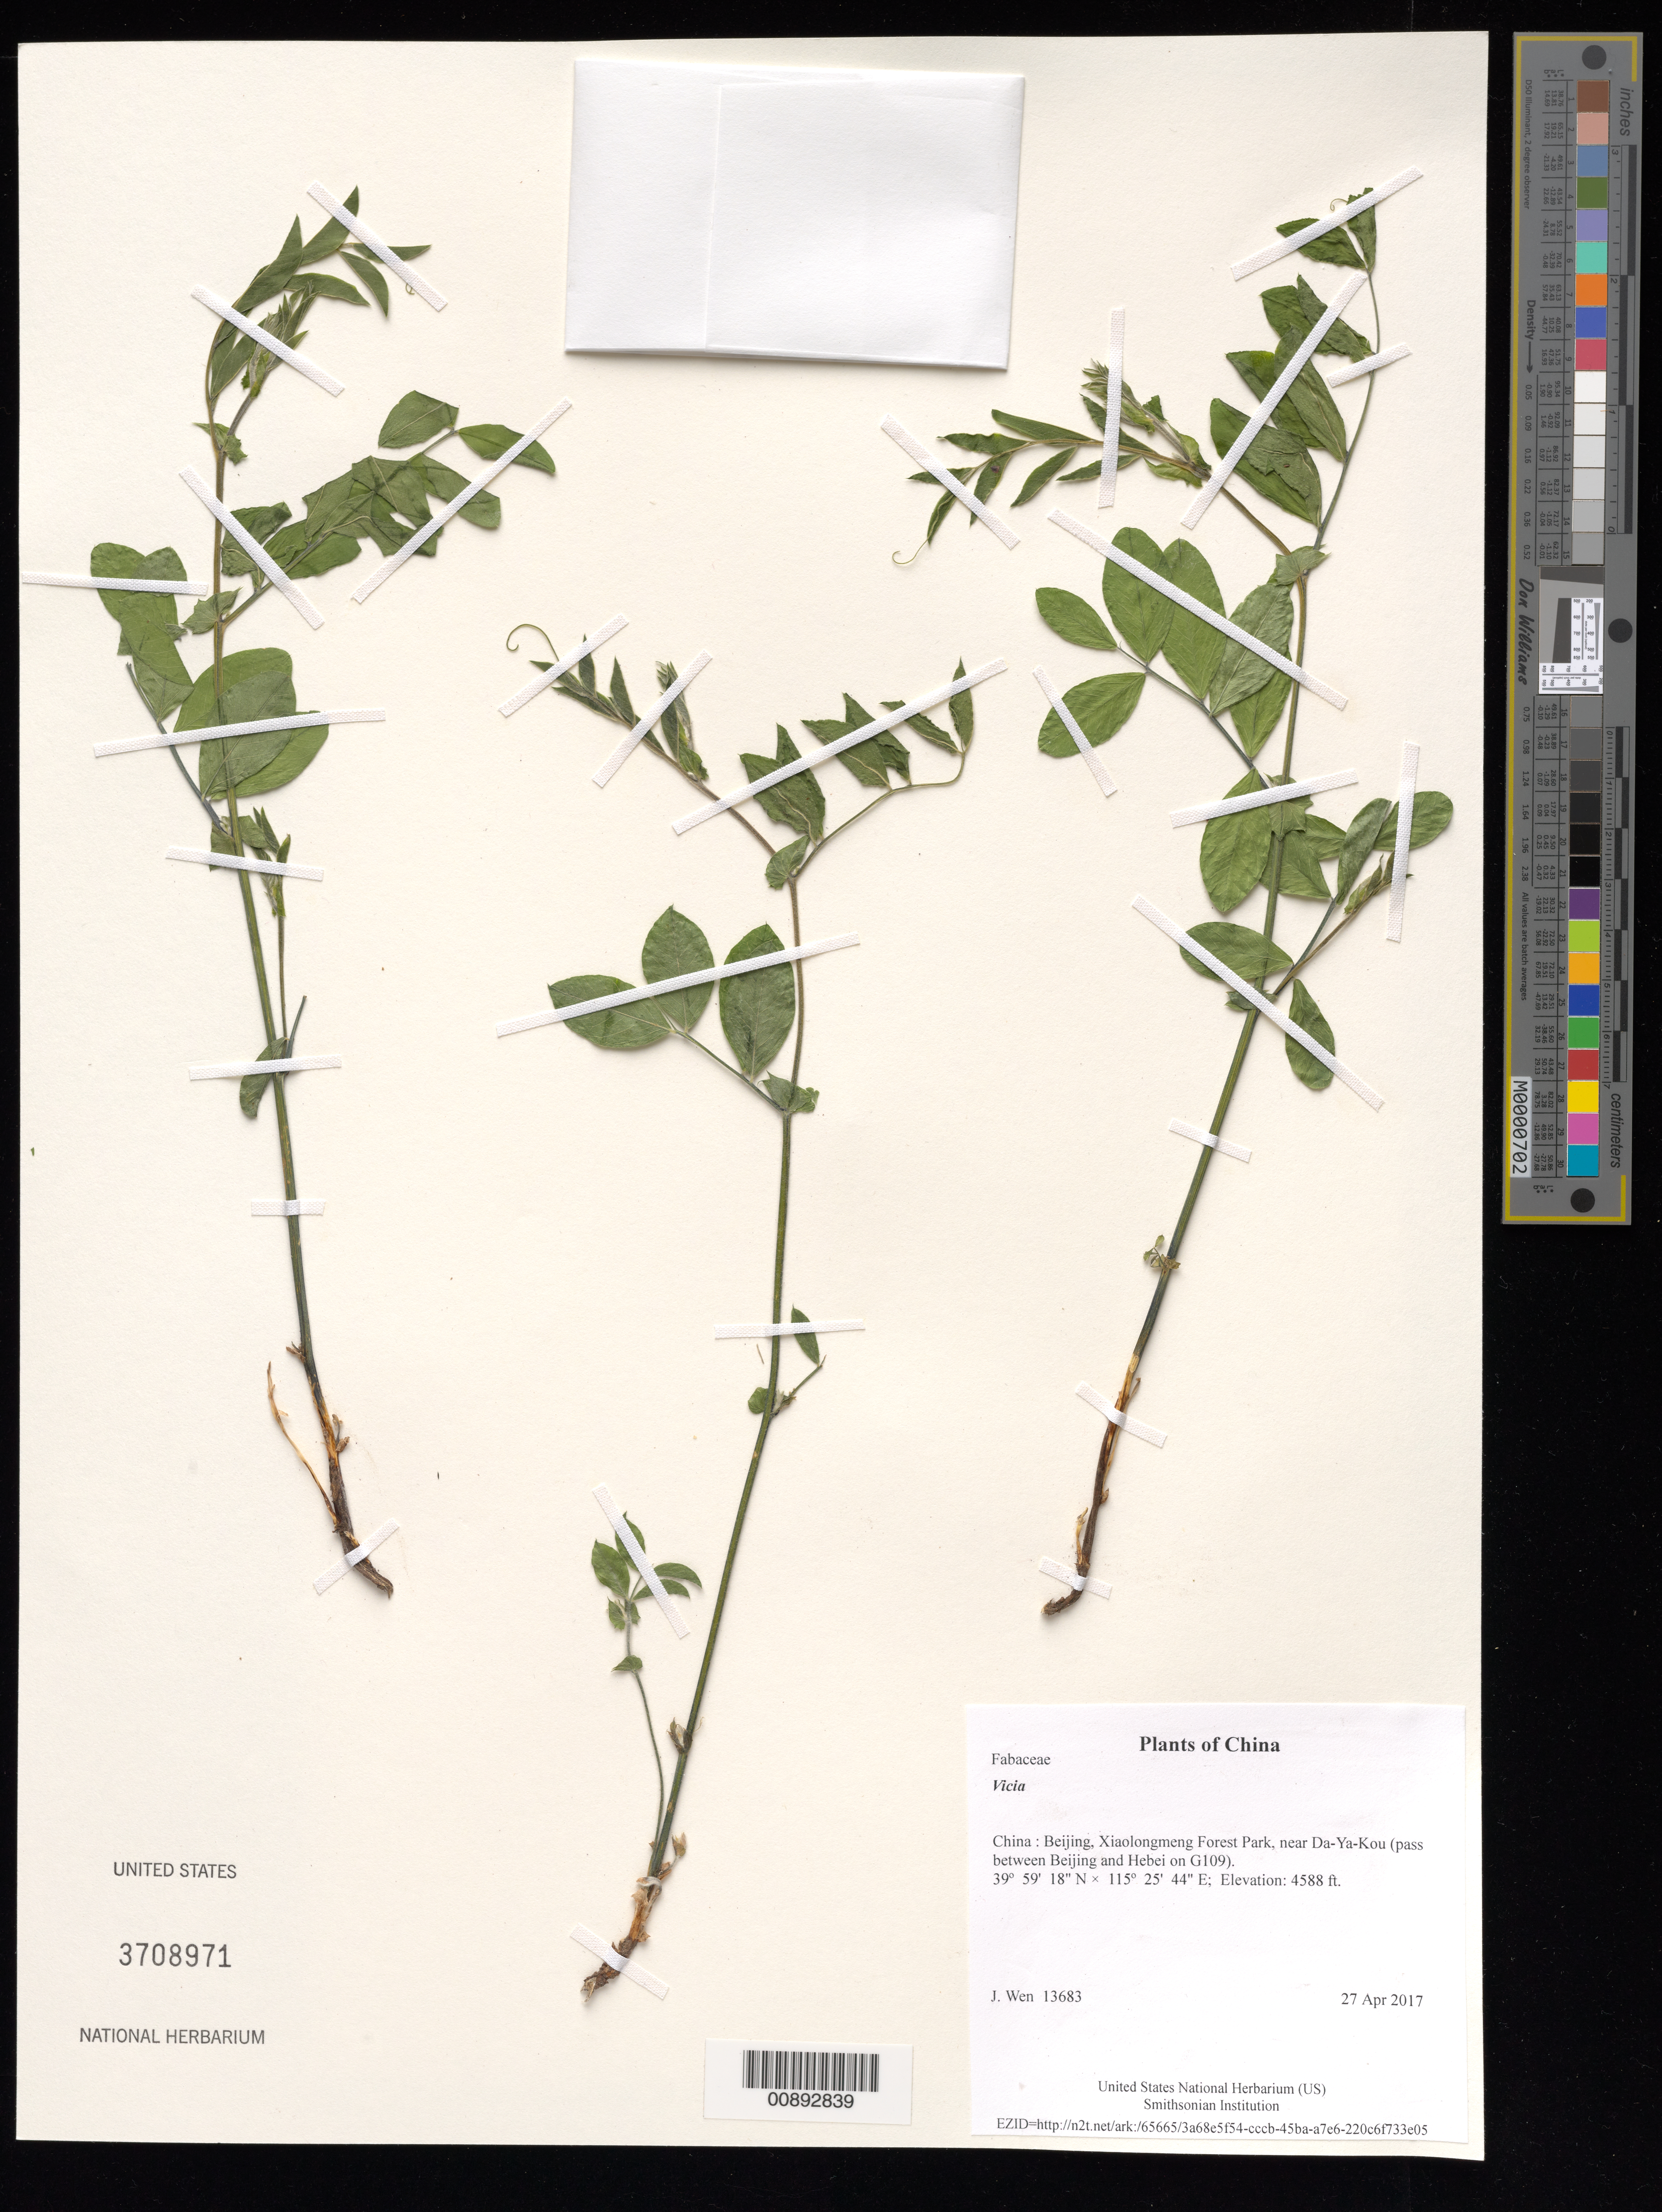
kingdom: Plantae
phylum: Tracheophyta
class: Magnoliopsida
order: Fabales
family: Fabaceae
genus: Vicia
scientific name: Vicia sp.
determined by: Wen, Jun, (BOT), Smithsonian Institution - National Museum of Natural History (UNITED STATES)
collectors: J. Wen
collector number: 13683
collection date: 2017-04-27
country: China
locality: Beijing, Xiaolongmeng Forest Park, near Da-Ya-Kou (pass between Beijing and Hebei on G109)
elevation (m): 1398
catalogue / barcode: US 3708971